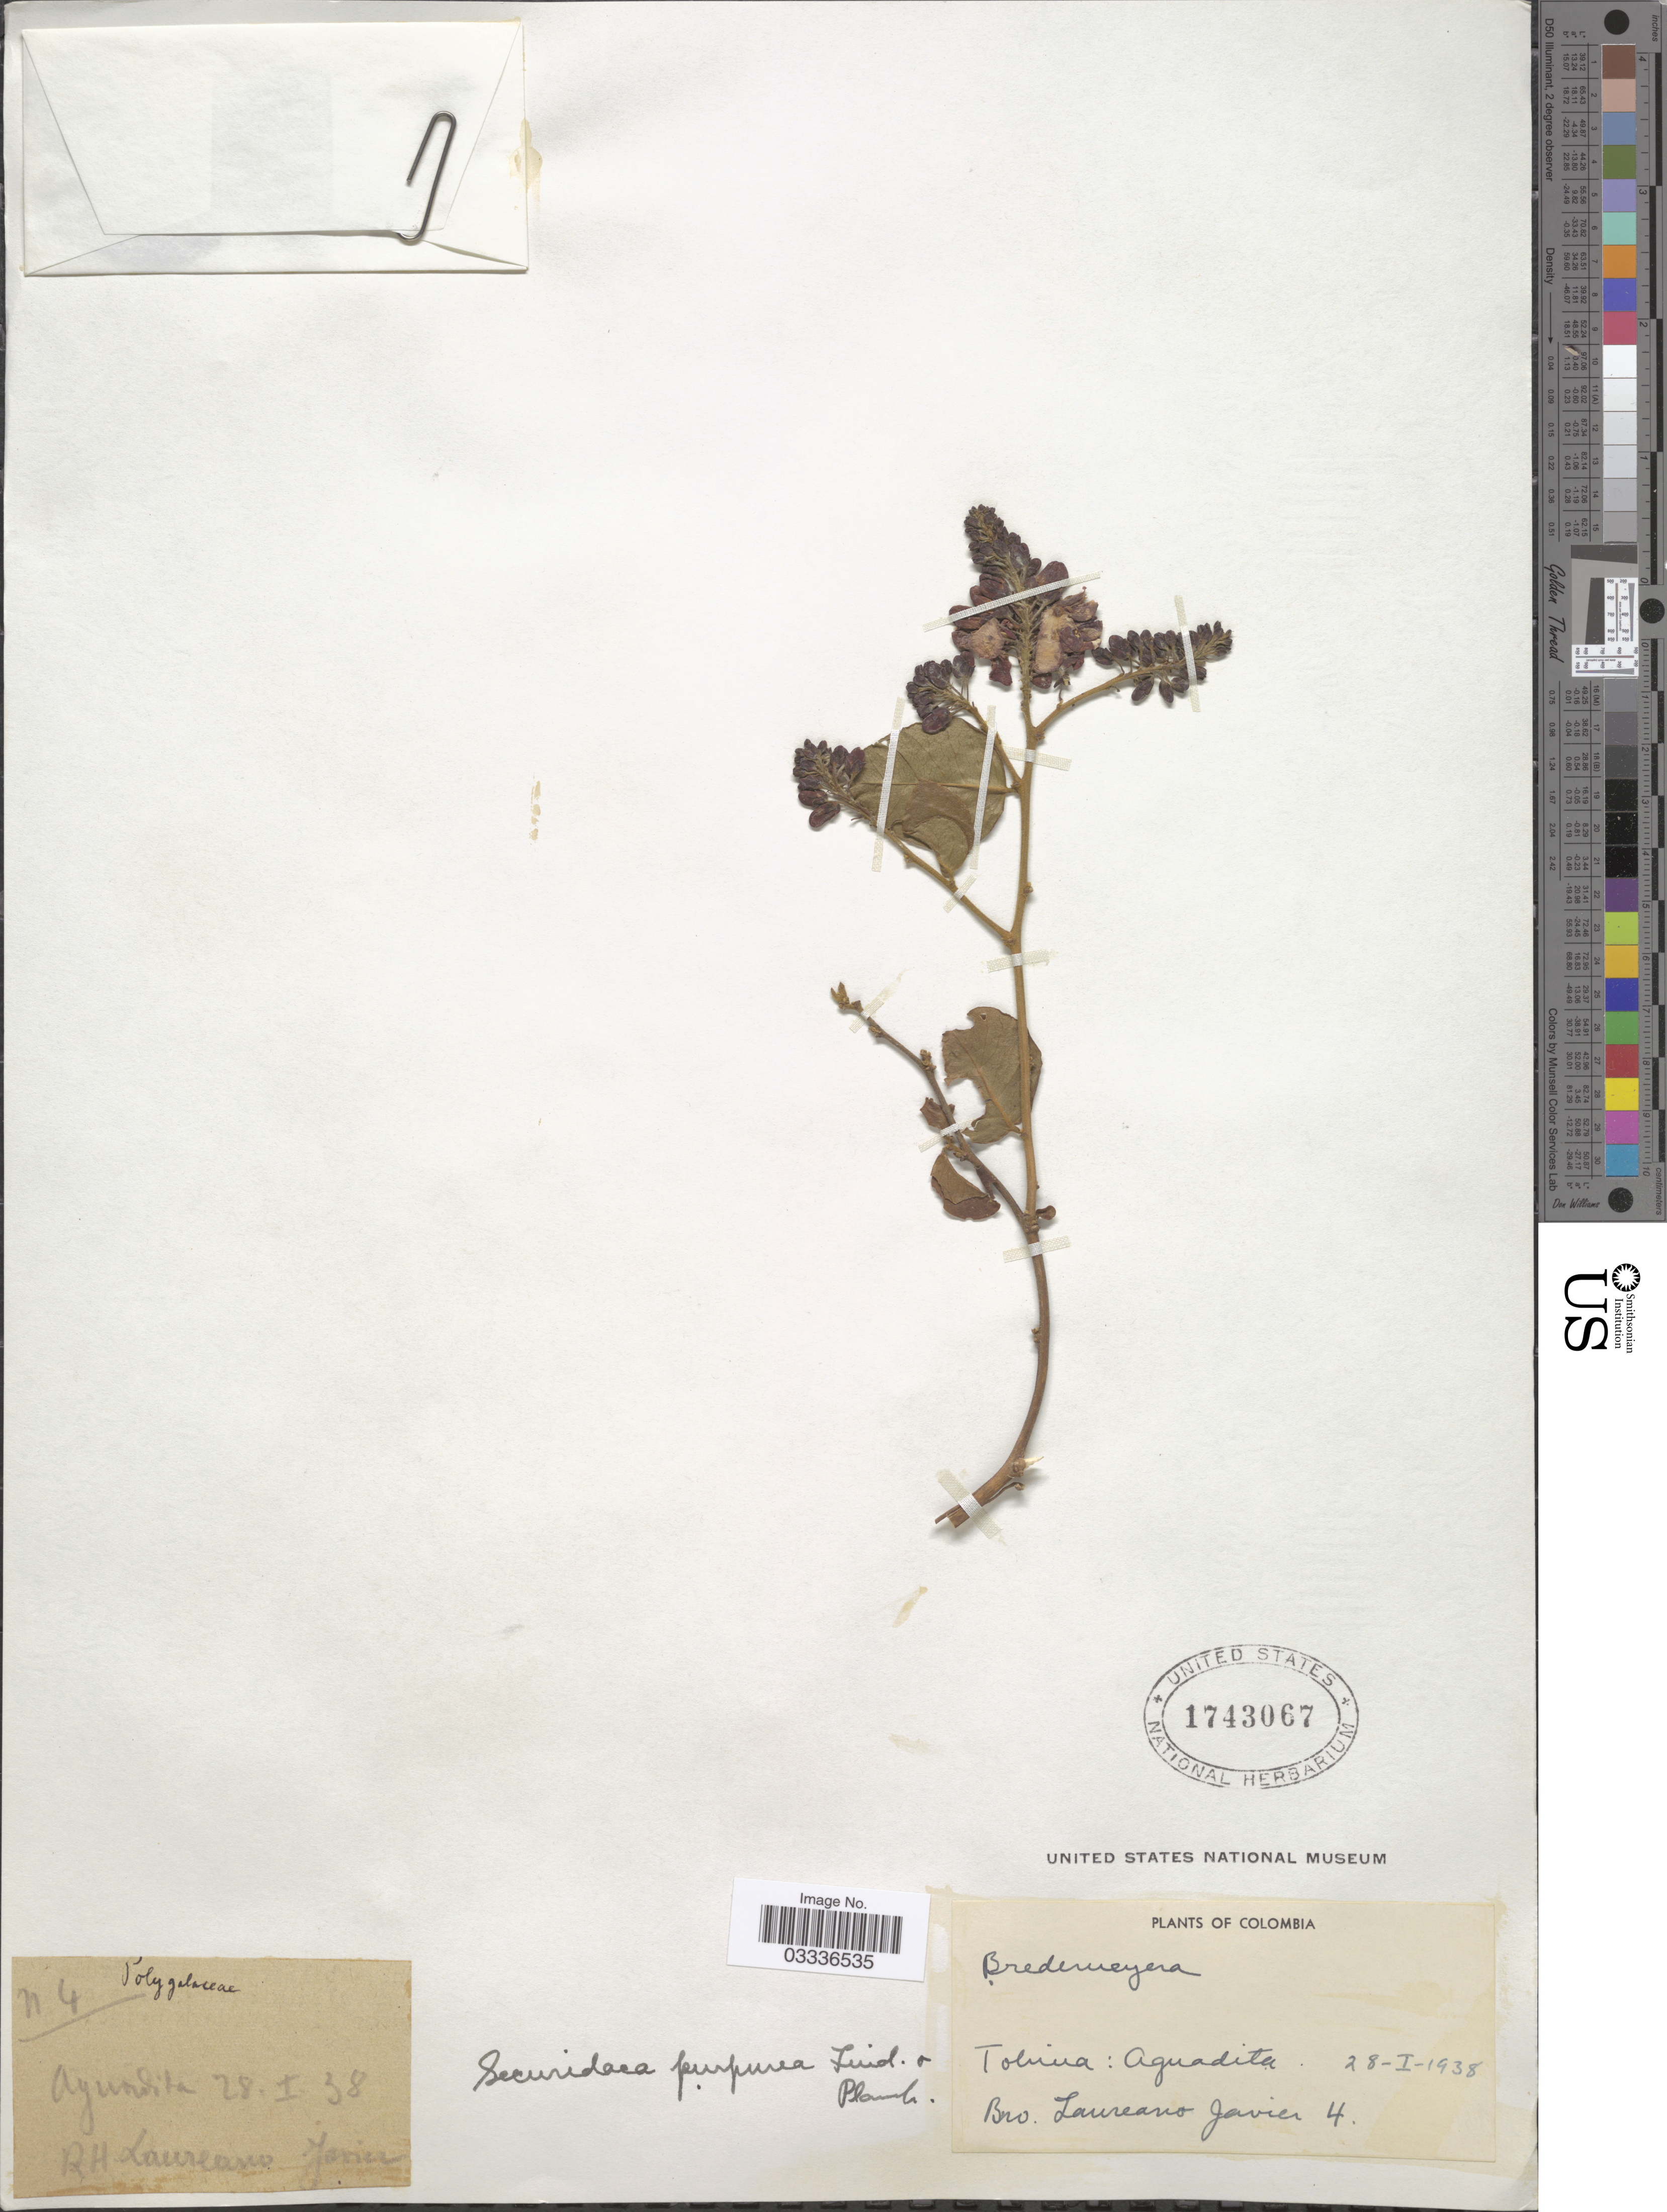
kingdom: Plantae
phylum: Tracheophyta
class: Magnoliopsida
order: Fabales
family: Polygalaceae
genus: Securidaca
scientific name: Securidaca purpurea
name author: B.L. Linden ex Planch.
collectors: L. Javier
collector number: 4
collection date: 1938-01-28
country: Colombia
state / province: Tolima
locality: Aguadita.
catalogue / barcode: US 1743067